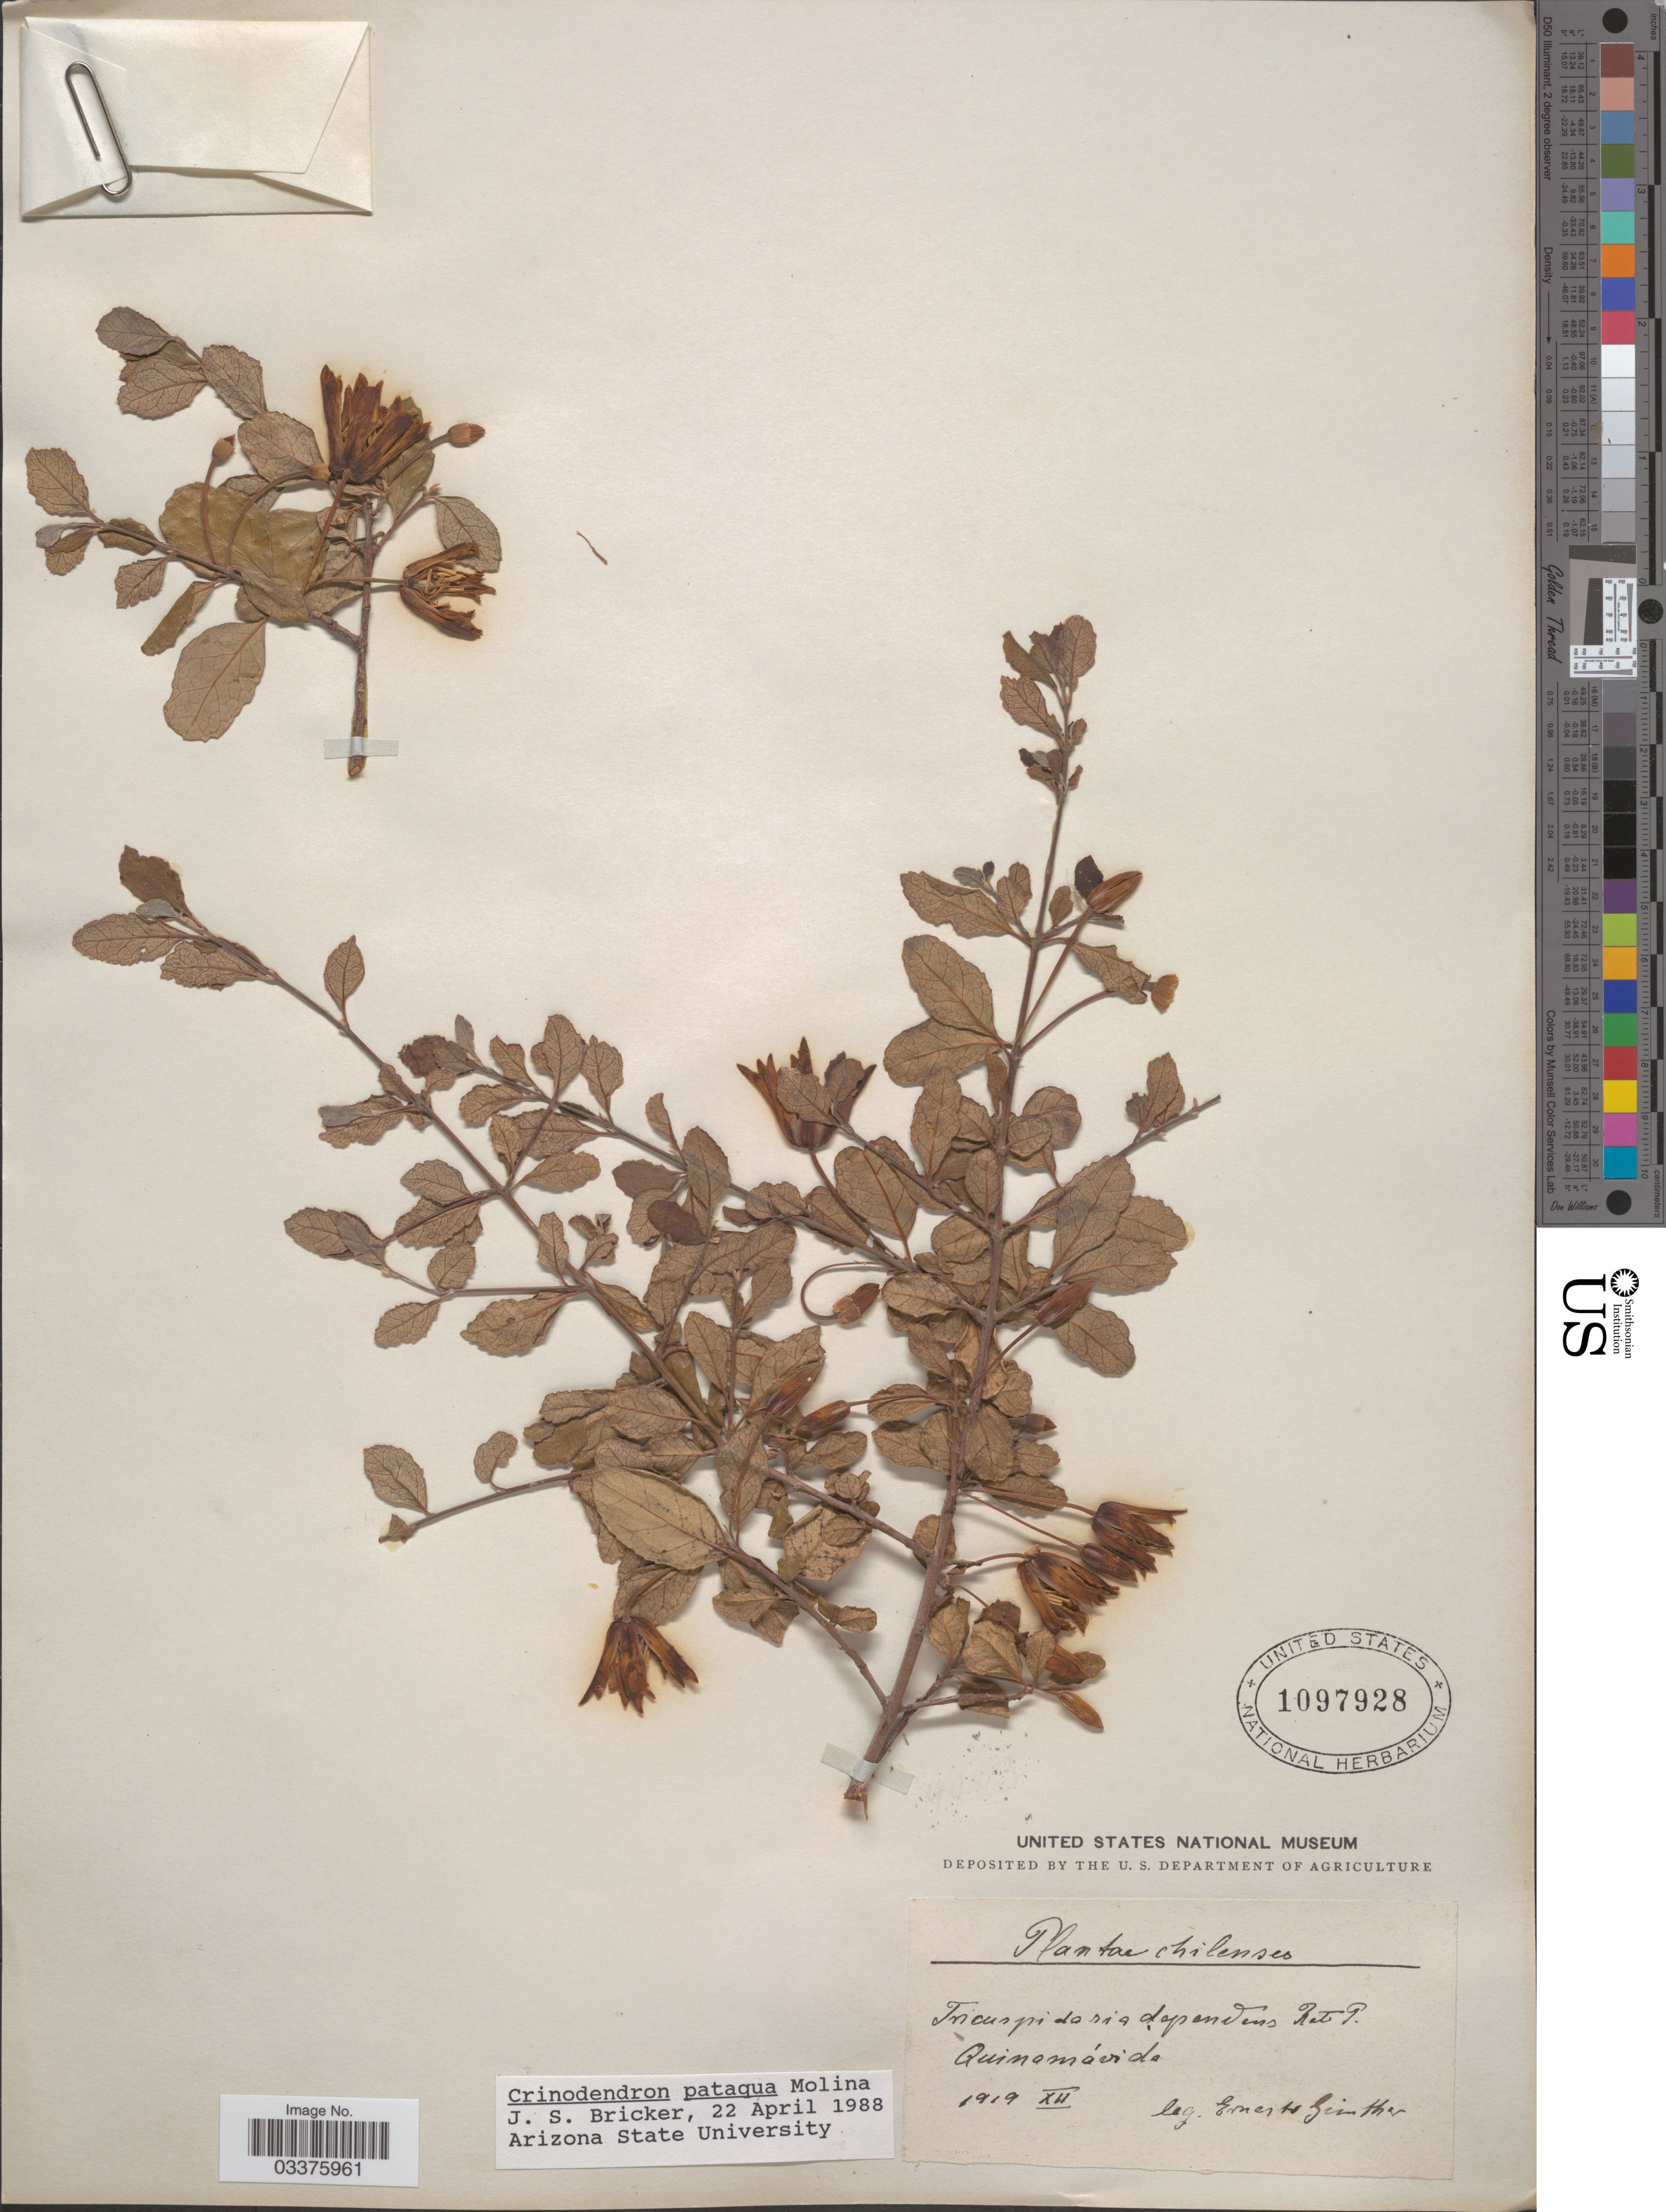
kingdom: Plantae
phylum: Tracheophyta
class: Magnoliopsida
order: Oxalidales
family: Elaeocarpaceae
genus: Crinodendron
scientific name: Crinodendron patagua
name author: Molina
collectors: E. Gunther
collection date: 1919-12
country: Chile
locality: Quinamávida.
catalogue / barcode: US 1097928